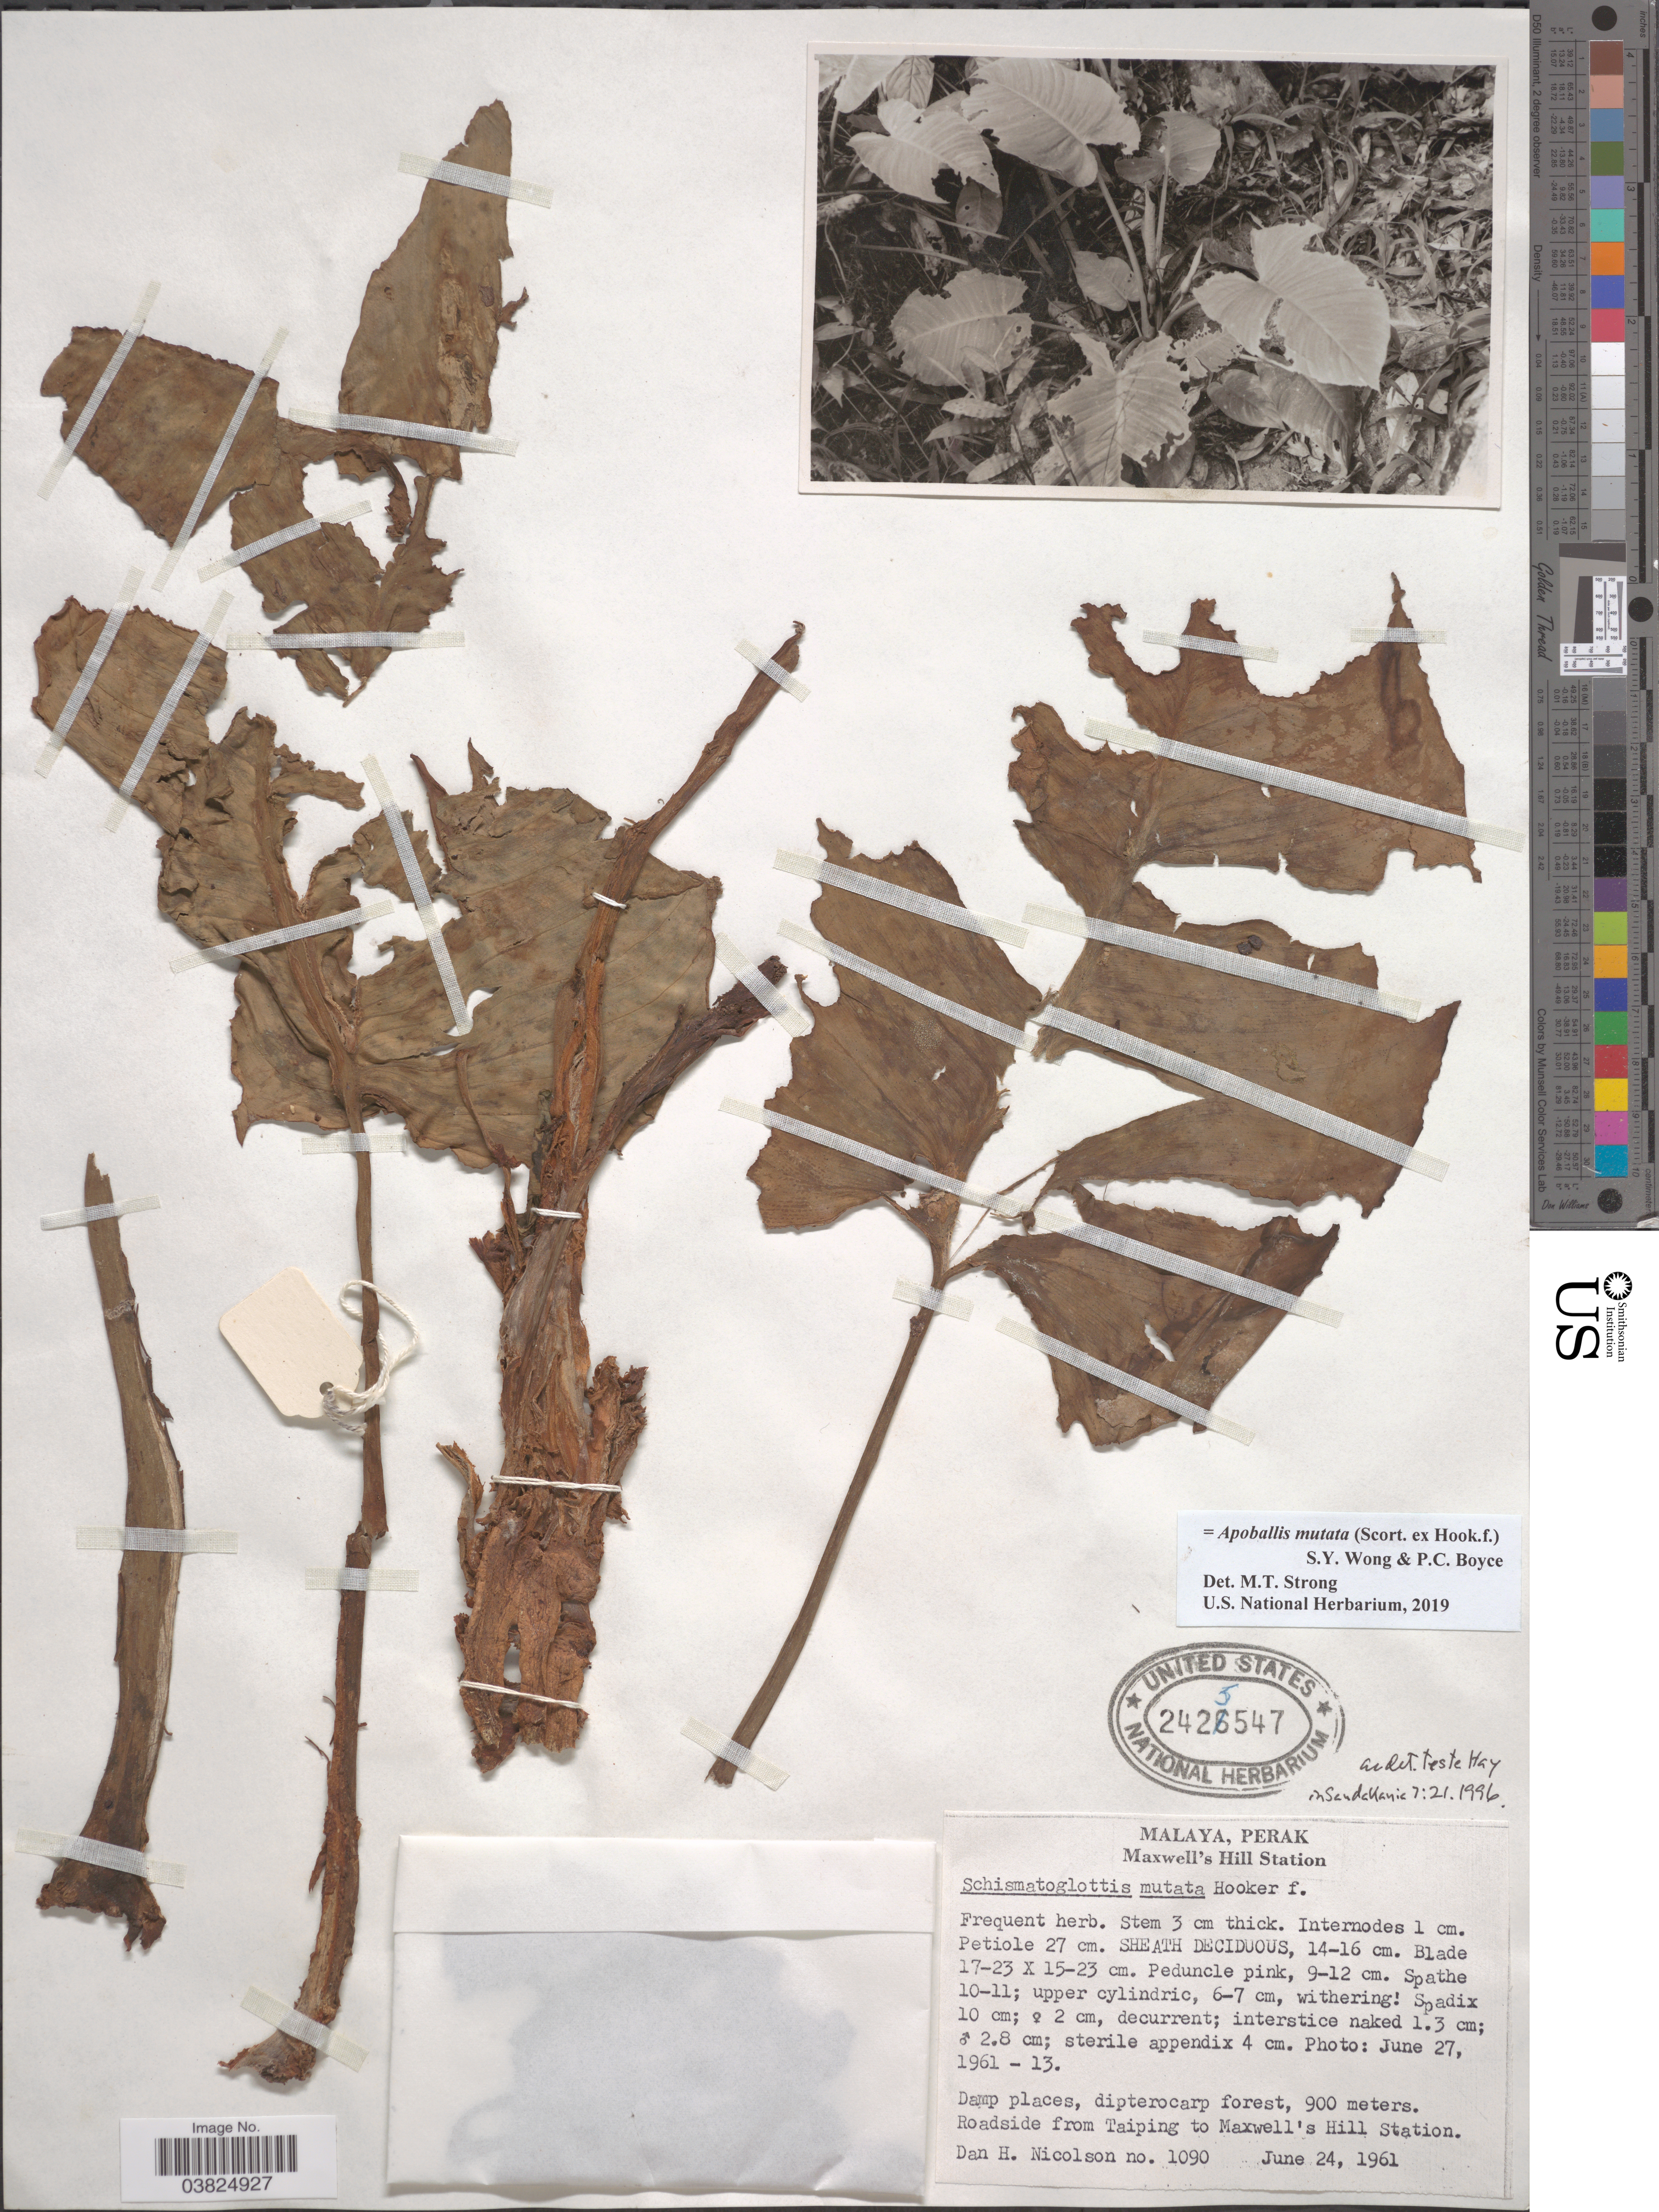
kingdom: Plantae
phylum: Tracheophyta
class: Liliopsida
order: Alismatales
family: Araceae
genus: Apoballis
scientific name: Apoballis mutata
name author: (Scort. ex Hook. f.) S.Y. Wong & P.C. Boyce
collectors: D. H. Nicolson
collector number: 1090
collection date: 1961-06-24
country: Malaysia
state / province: Perak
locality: Malaya, Maxwells's Hill Station. Roadside from Taiping to Maxwell's Hill Station.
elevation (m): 900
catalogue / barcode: US 2425547